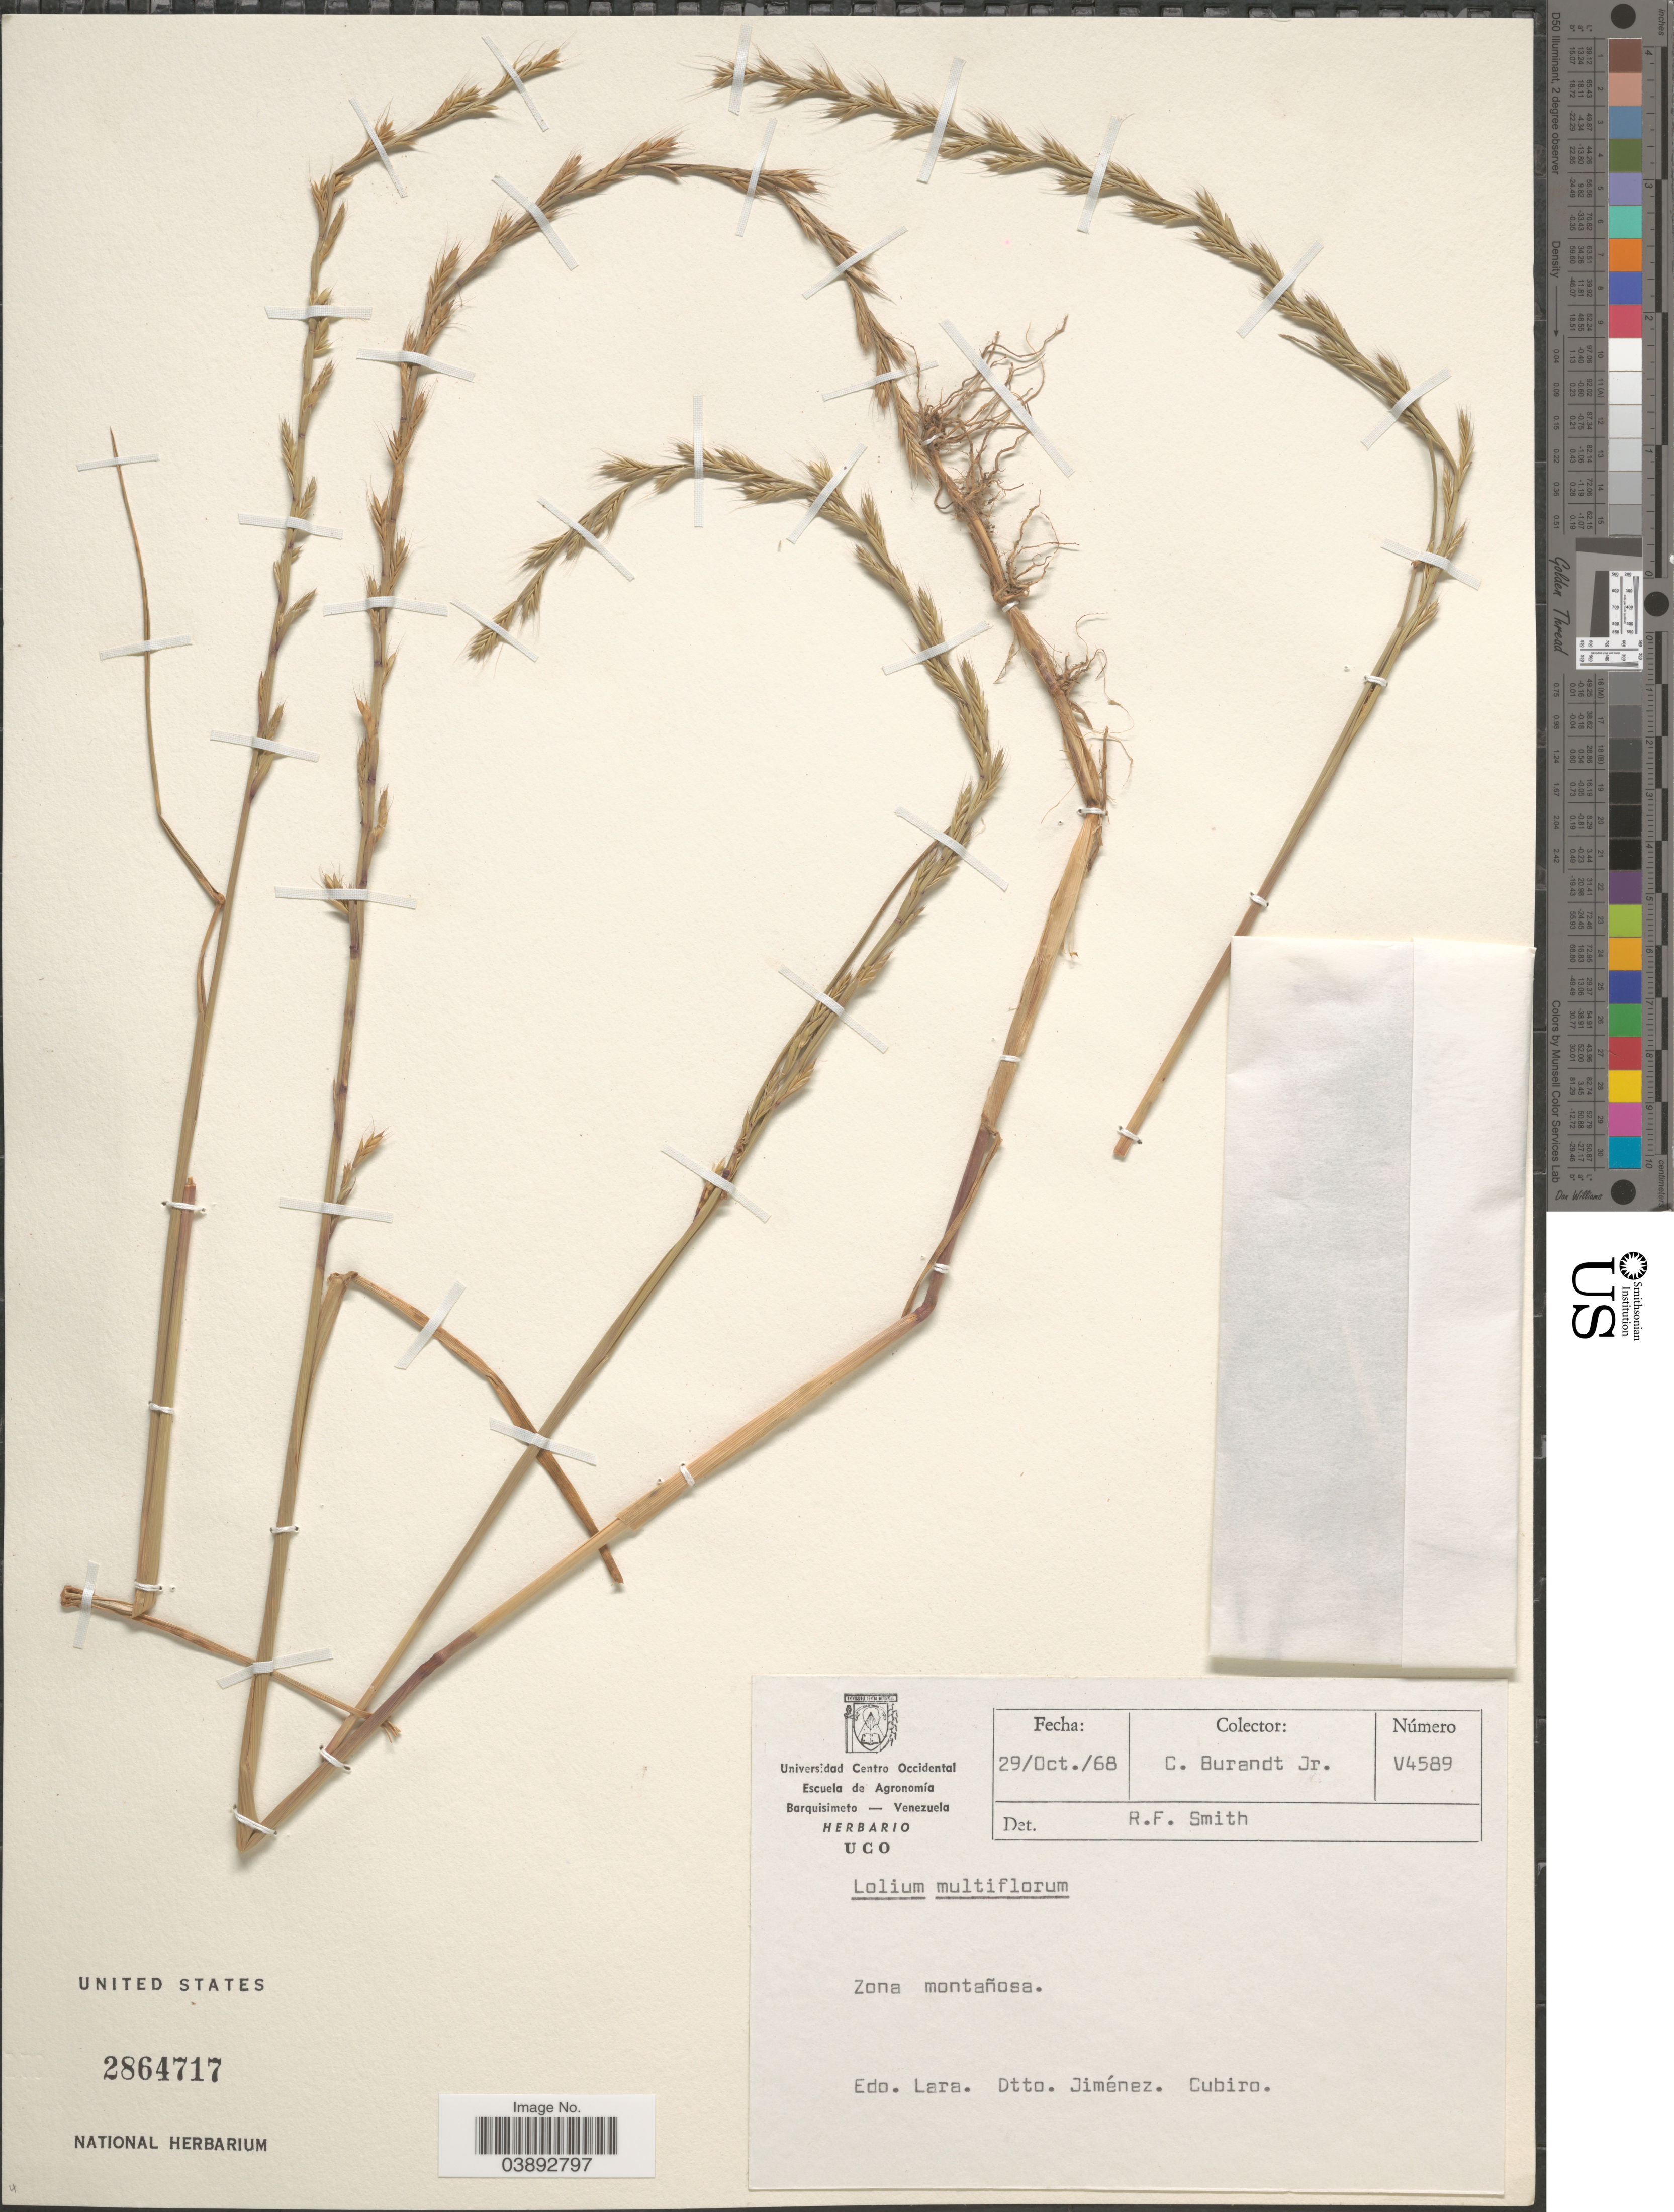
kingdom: Plantae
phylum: Tracheophyta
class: Liliopsida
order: Poales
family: Poaceae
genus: Lolium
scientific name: Lolium multiflorum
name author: Lam.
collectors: C. Burandt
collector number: V4589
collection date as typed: Transcribed d/m/y: 29/10/68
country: Venezuela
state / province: Lara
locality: Zona montañosa. Dtto. Jiménez. Cubiro.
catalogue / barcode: US 2864717